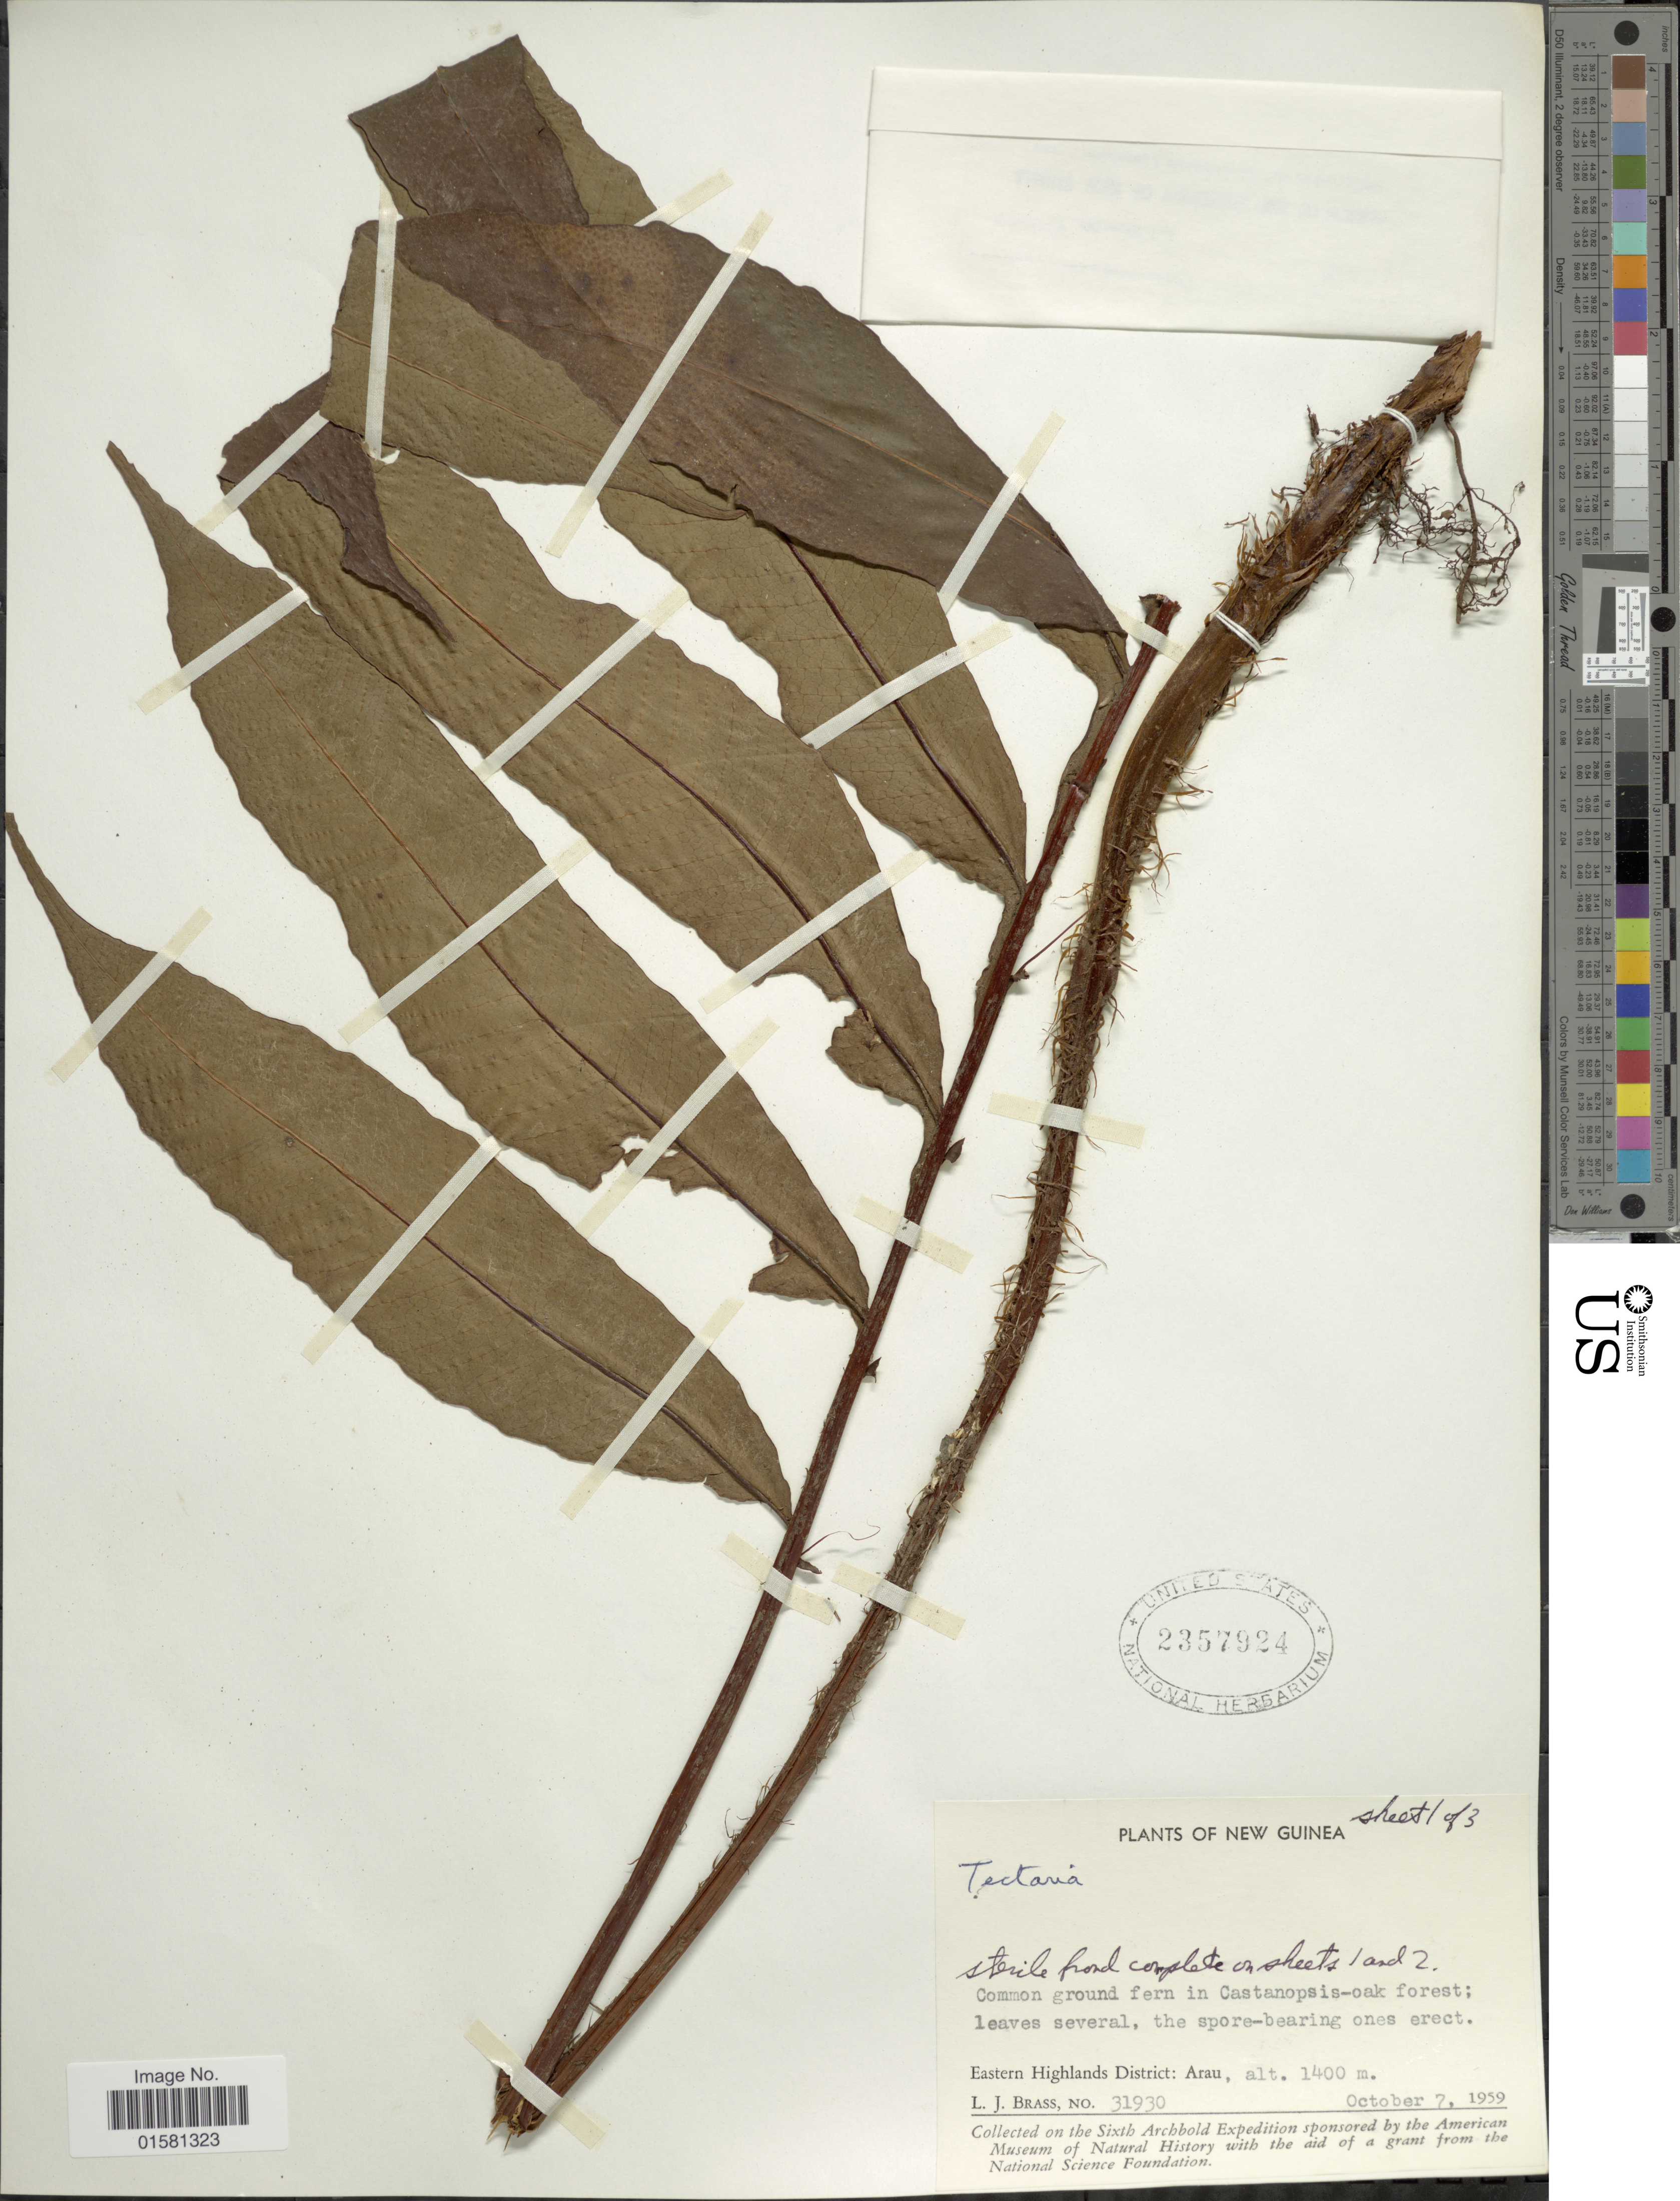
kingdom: Plantae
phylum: Tracheophyta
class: Polypodiopsida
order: Polypodiales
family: Tectariaceae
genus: Tectaria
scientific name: Tectaria sp.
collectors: L. J. Brass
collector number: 31930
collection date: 1959-10-07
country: Papua New Guinea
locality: New Guinea, Eastern highlands District: Arau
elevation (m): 1400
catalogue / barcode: US 2357924